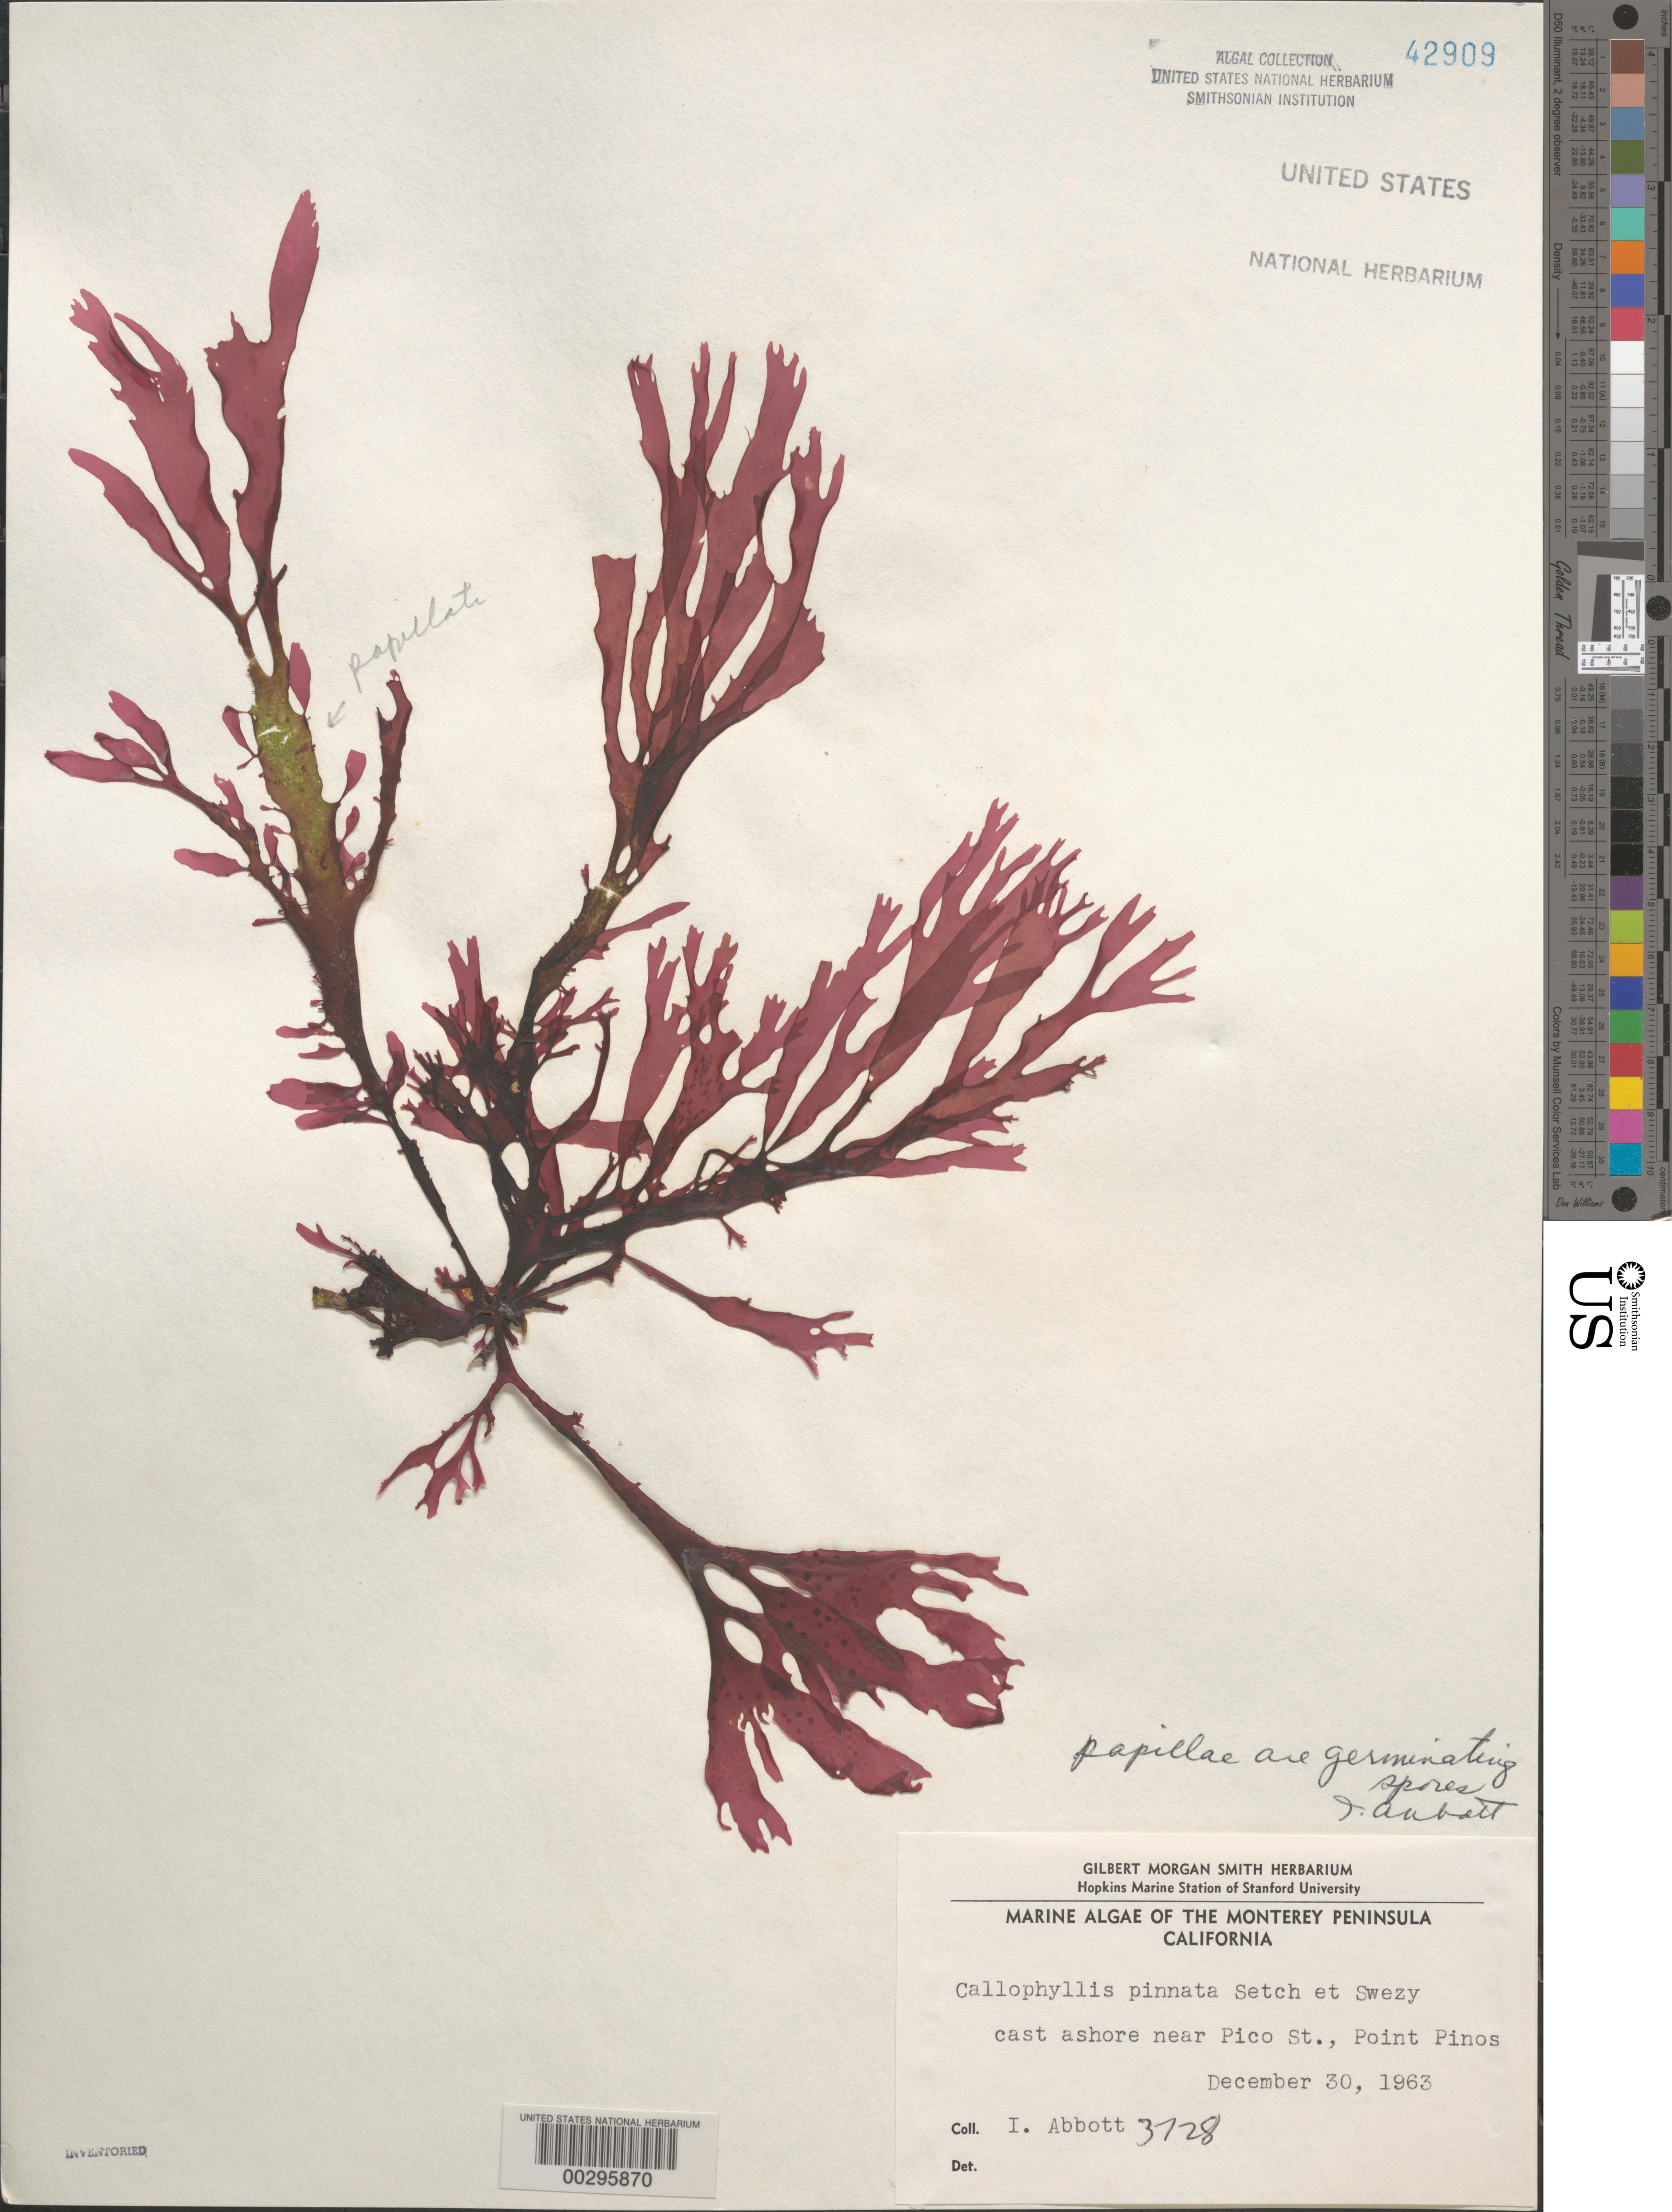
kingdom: Plantae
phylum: Rhodophyta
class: Florideophyceae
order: Gigartinales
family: Kallymeniaceae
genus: Callophyllis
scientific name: Callophyllis pinnata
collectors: I. A. Abbott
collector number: IAA 3728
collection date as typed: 30 Dec 1963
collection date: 1963-12-30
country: United States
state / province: California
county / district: Monterey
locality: Point Lobos, near Pico Street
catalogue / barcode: US 42909